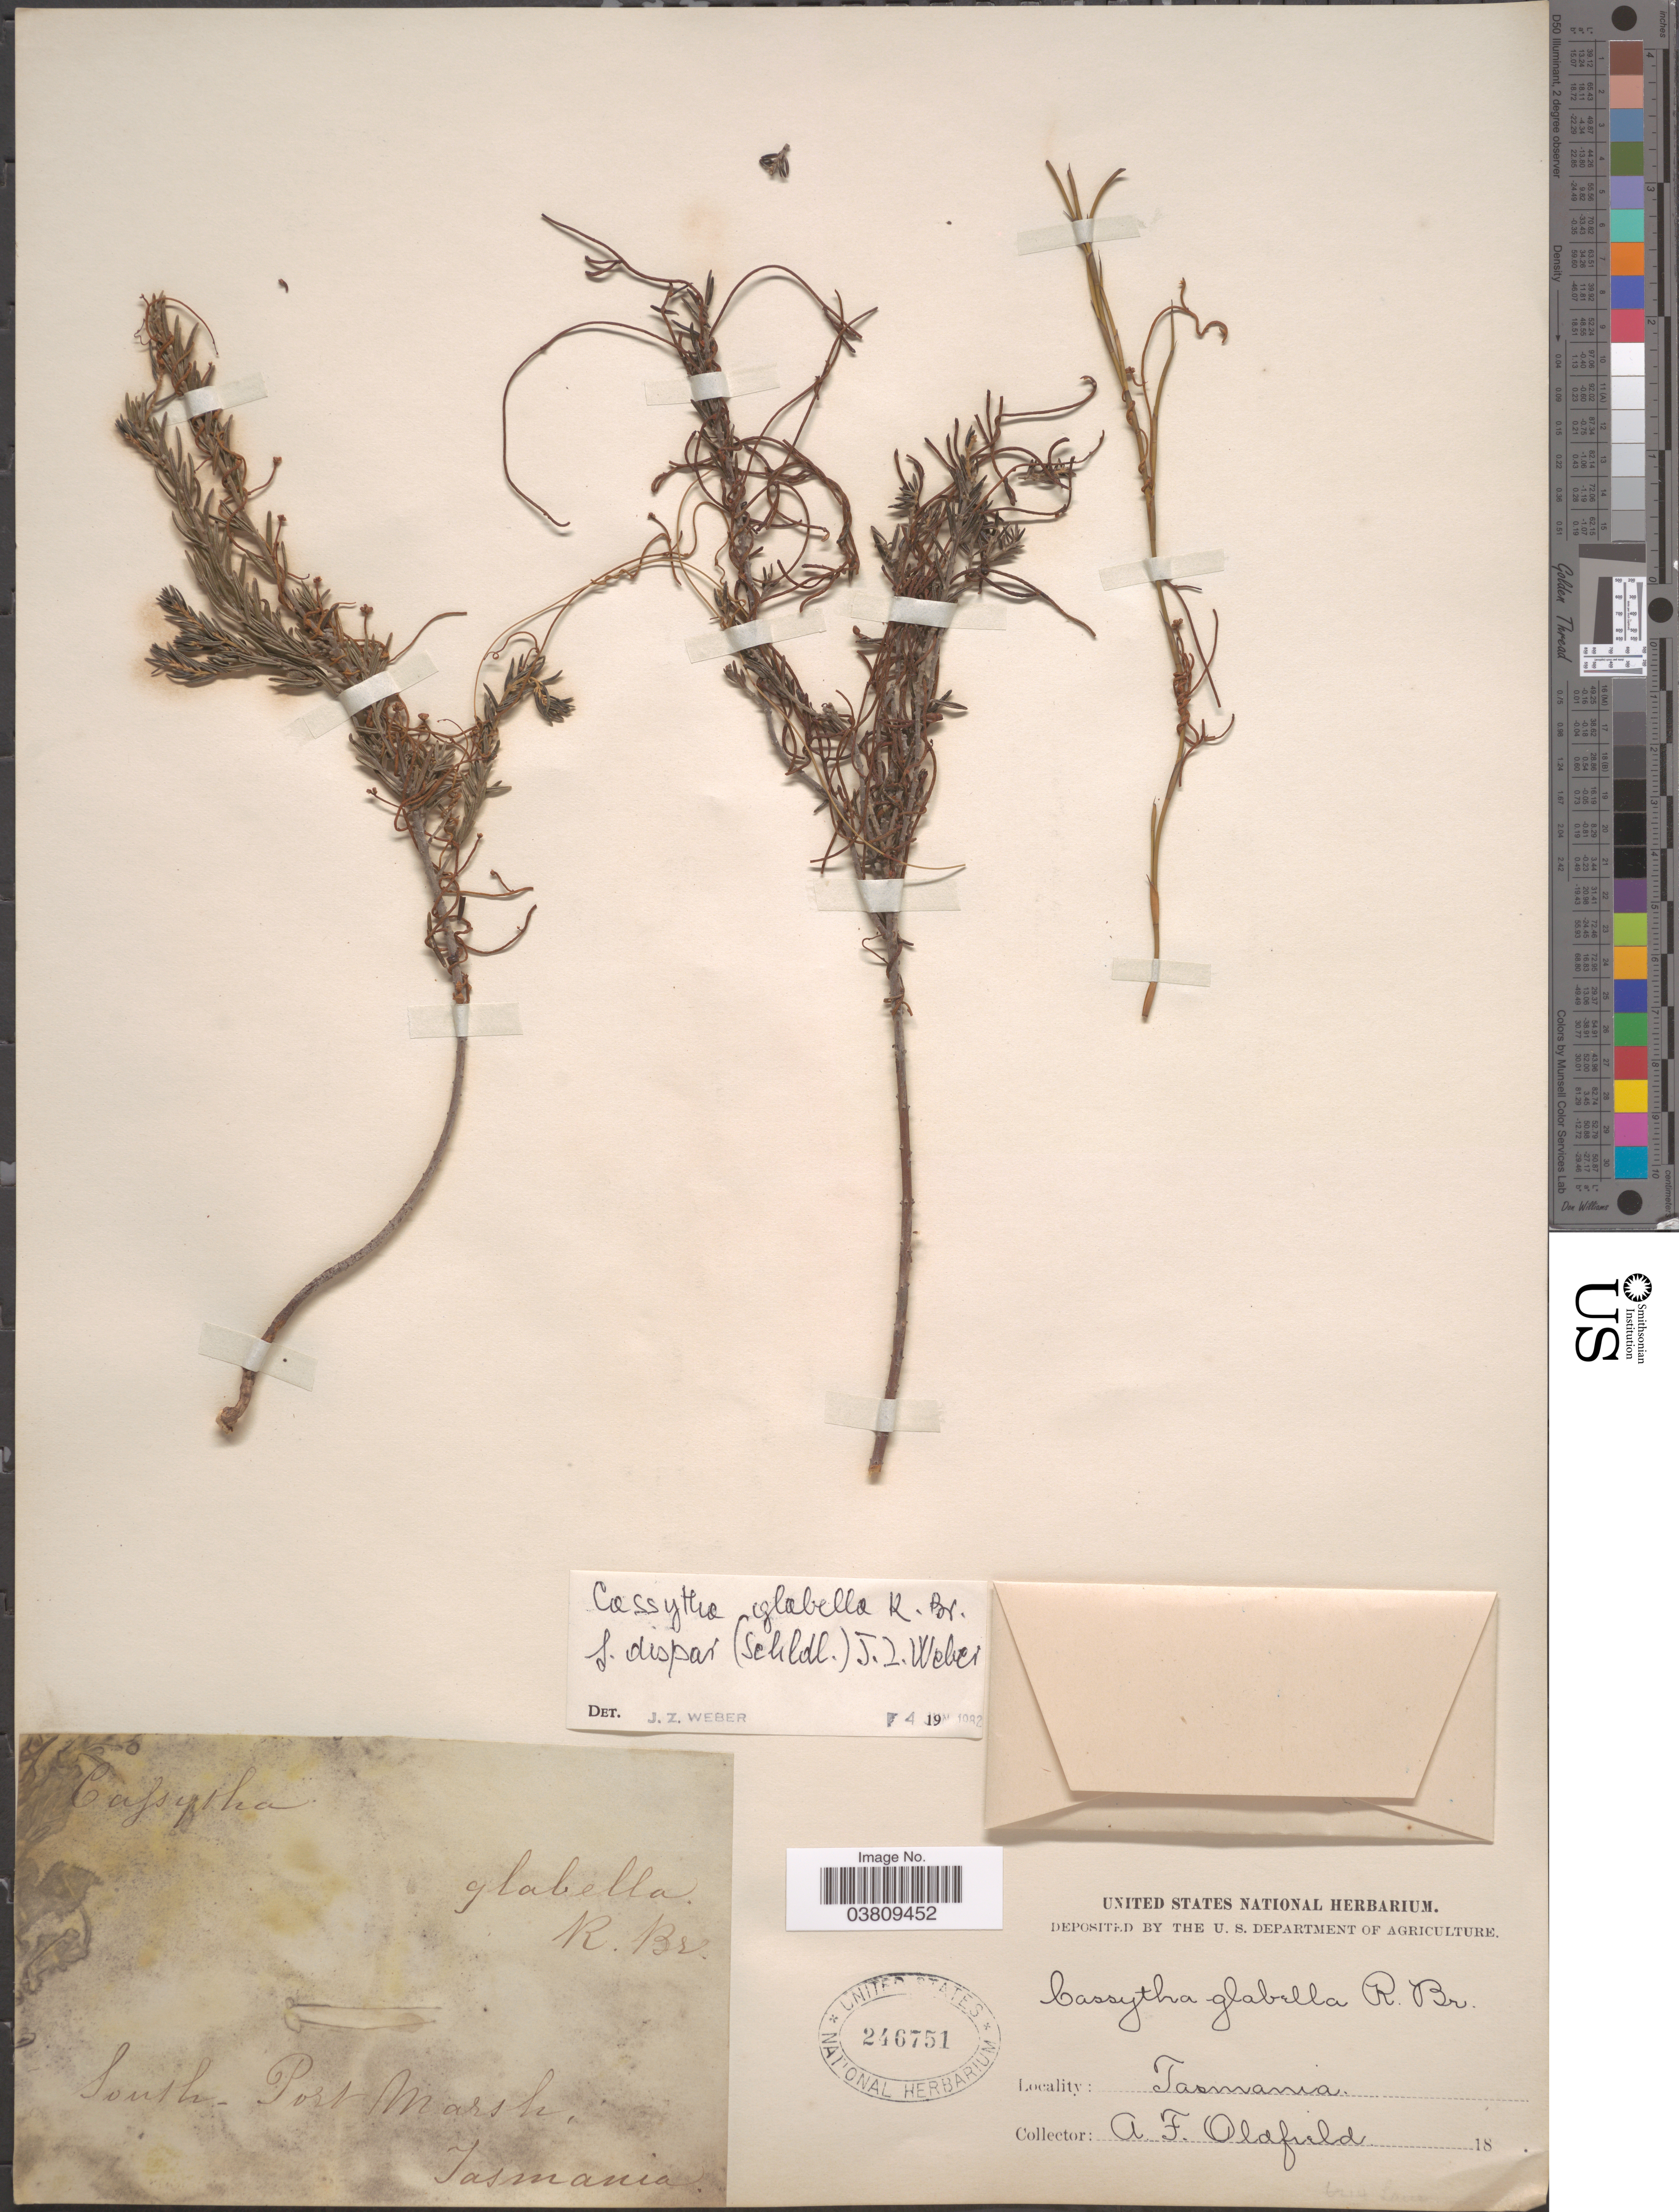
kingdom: Plantae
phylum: Tracheophyta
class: Magnoliopsida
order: Laurales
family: Lauraceae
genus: Cassytha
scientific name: Cassytha glabella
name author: R. Br.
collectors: A. Oldfield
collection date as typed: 18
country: Australia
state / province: Tasmania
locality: South. Port Marsh.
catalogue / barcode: US 246751